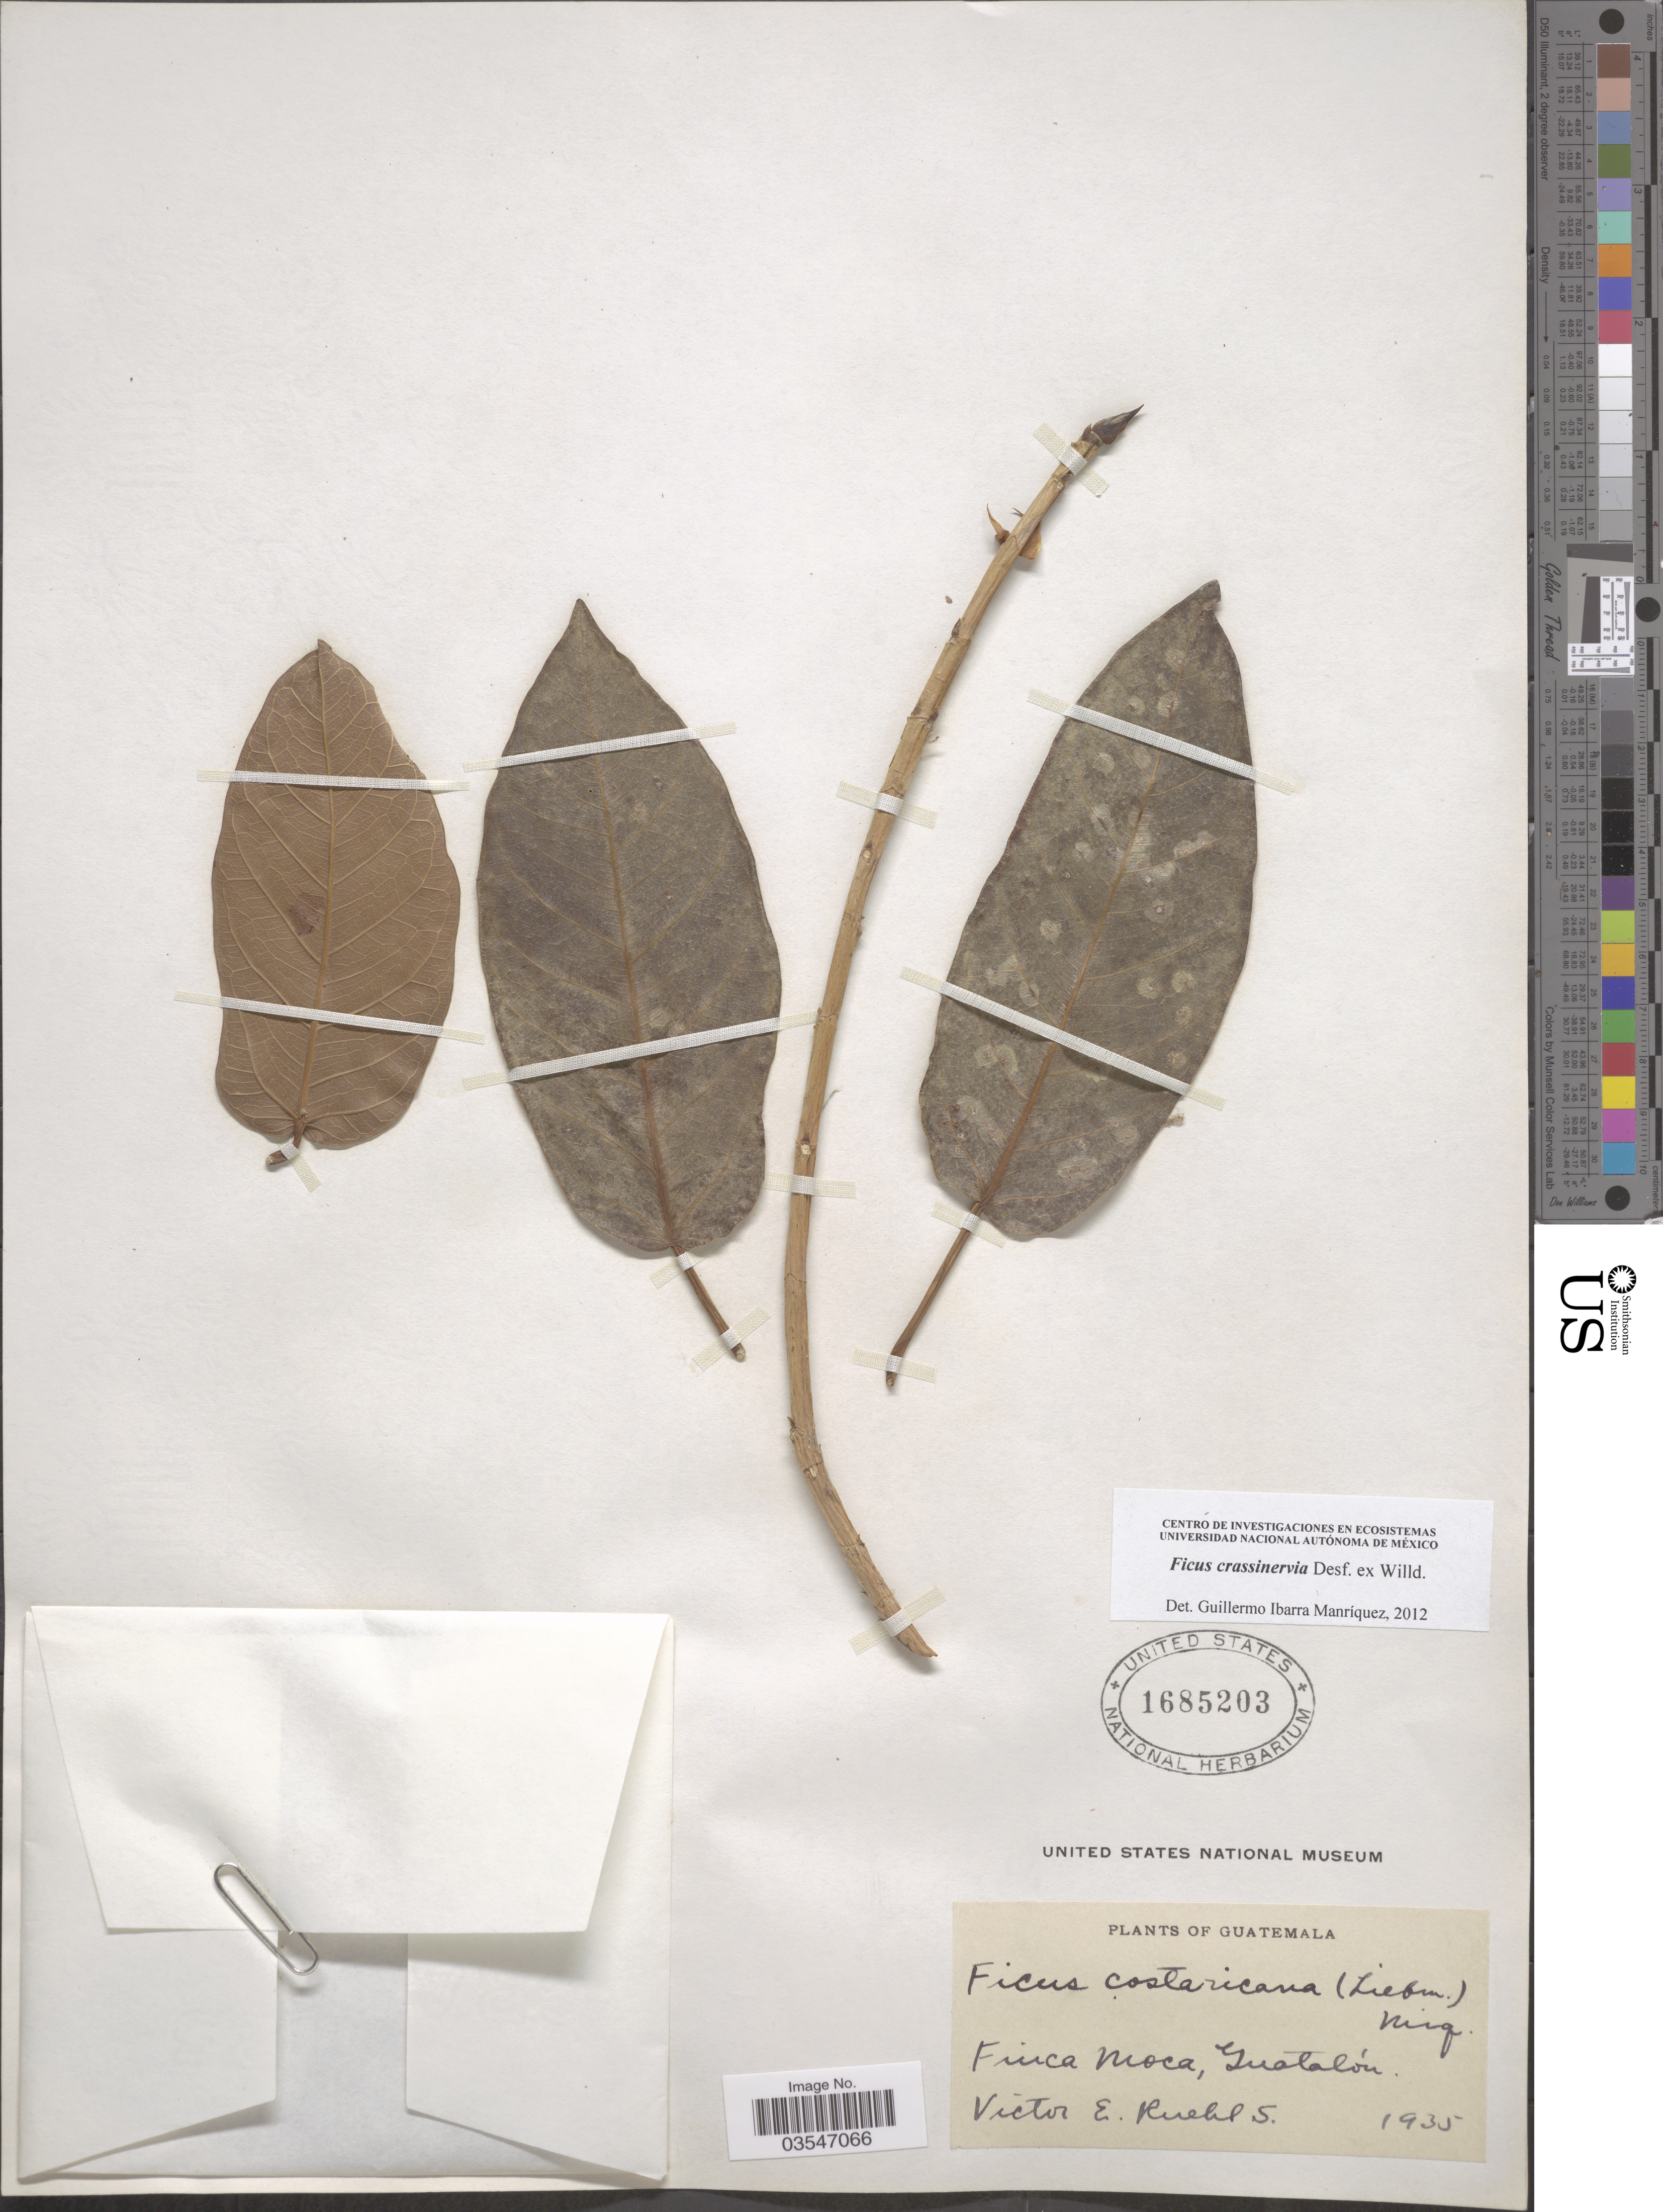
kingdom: Plantae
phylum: Tracheophyta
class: Magnoliopsida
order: Rosales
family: Moraceae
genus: Ficus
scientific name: Ficus crassinervia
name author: Desf. ex Willd.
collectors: V. Ruehl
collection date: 1935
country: Guatemala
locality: Finca Moca, Guatalón.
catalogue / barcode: US 1685203